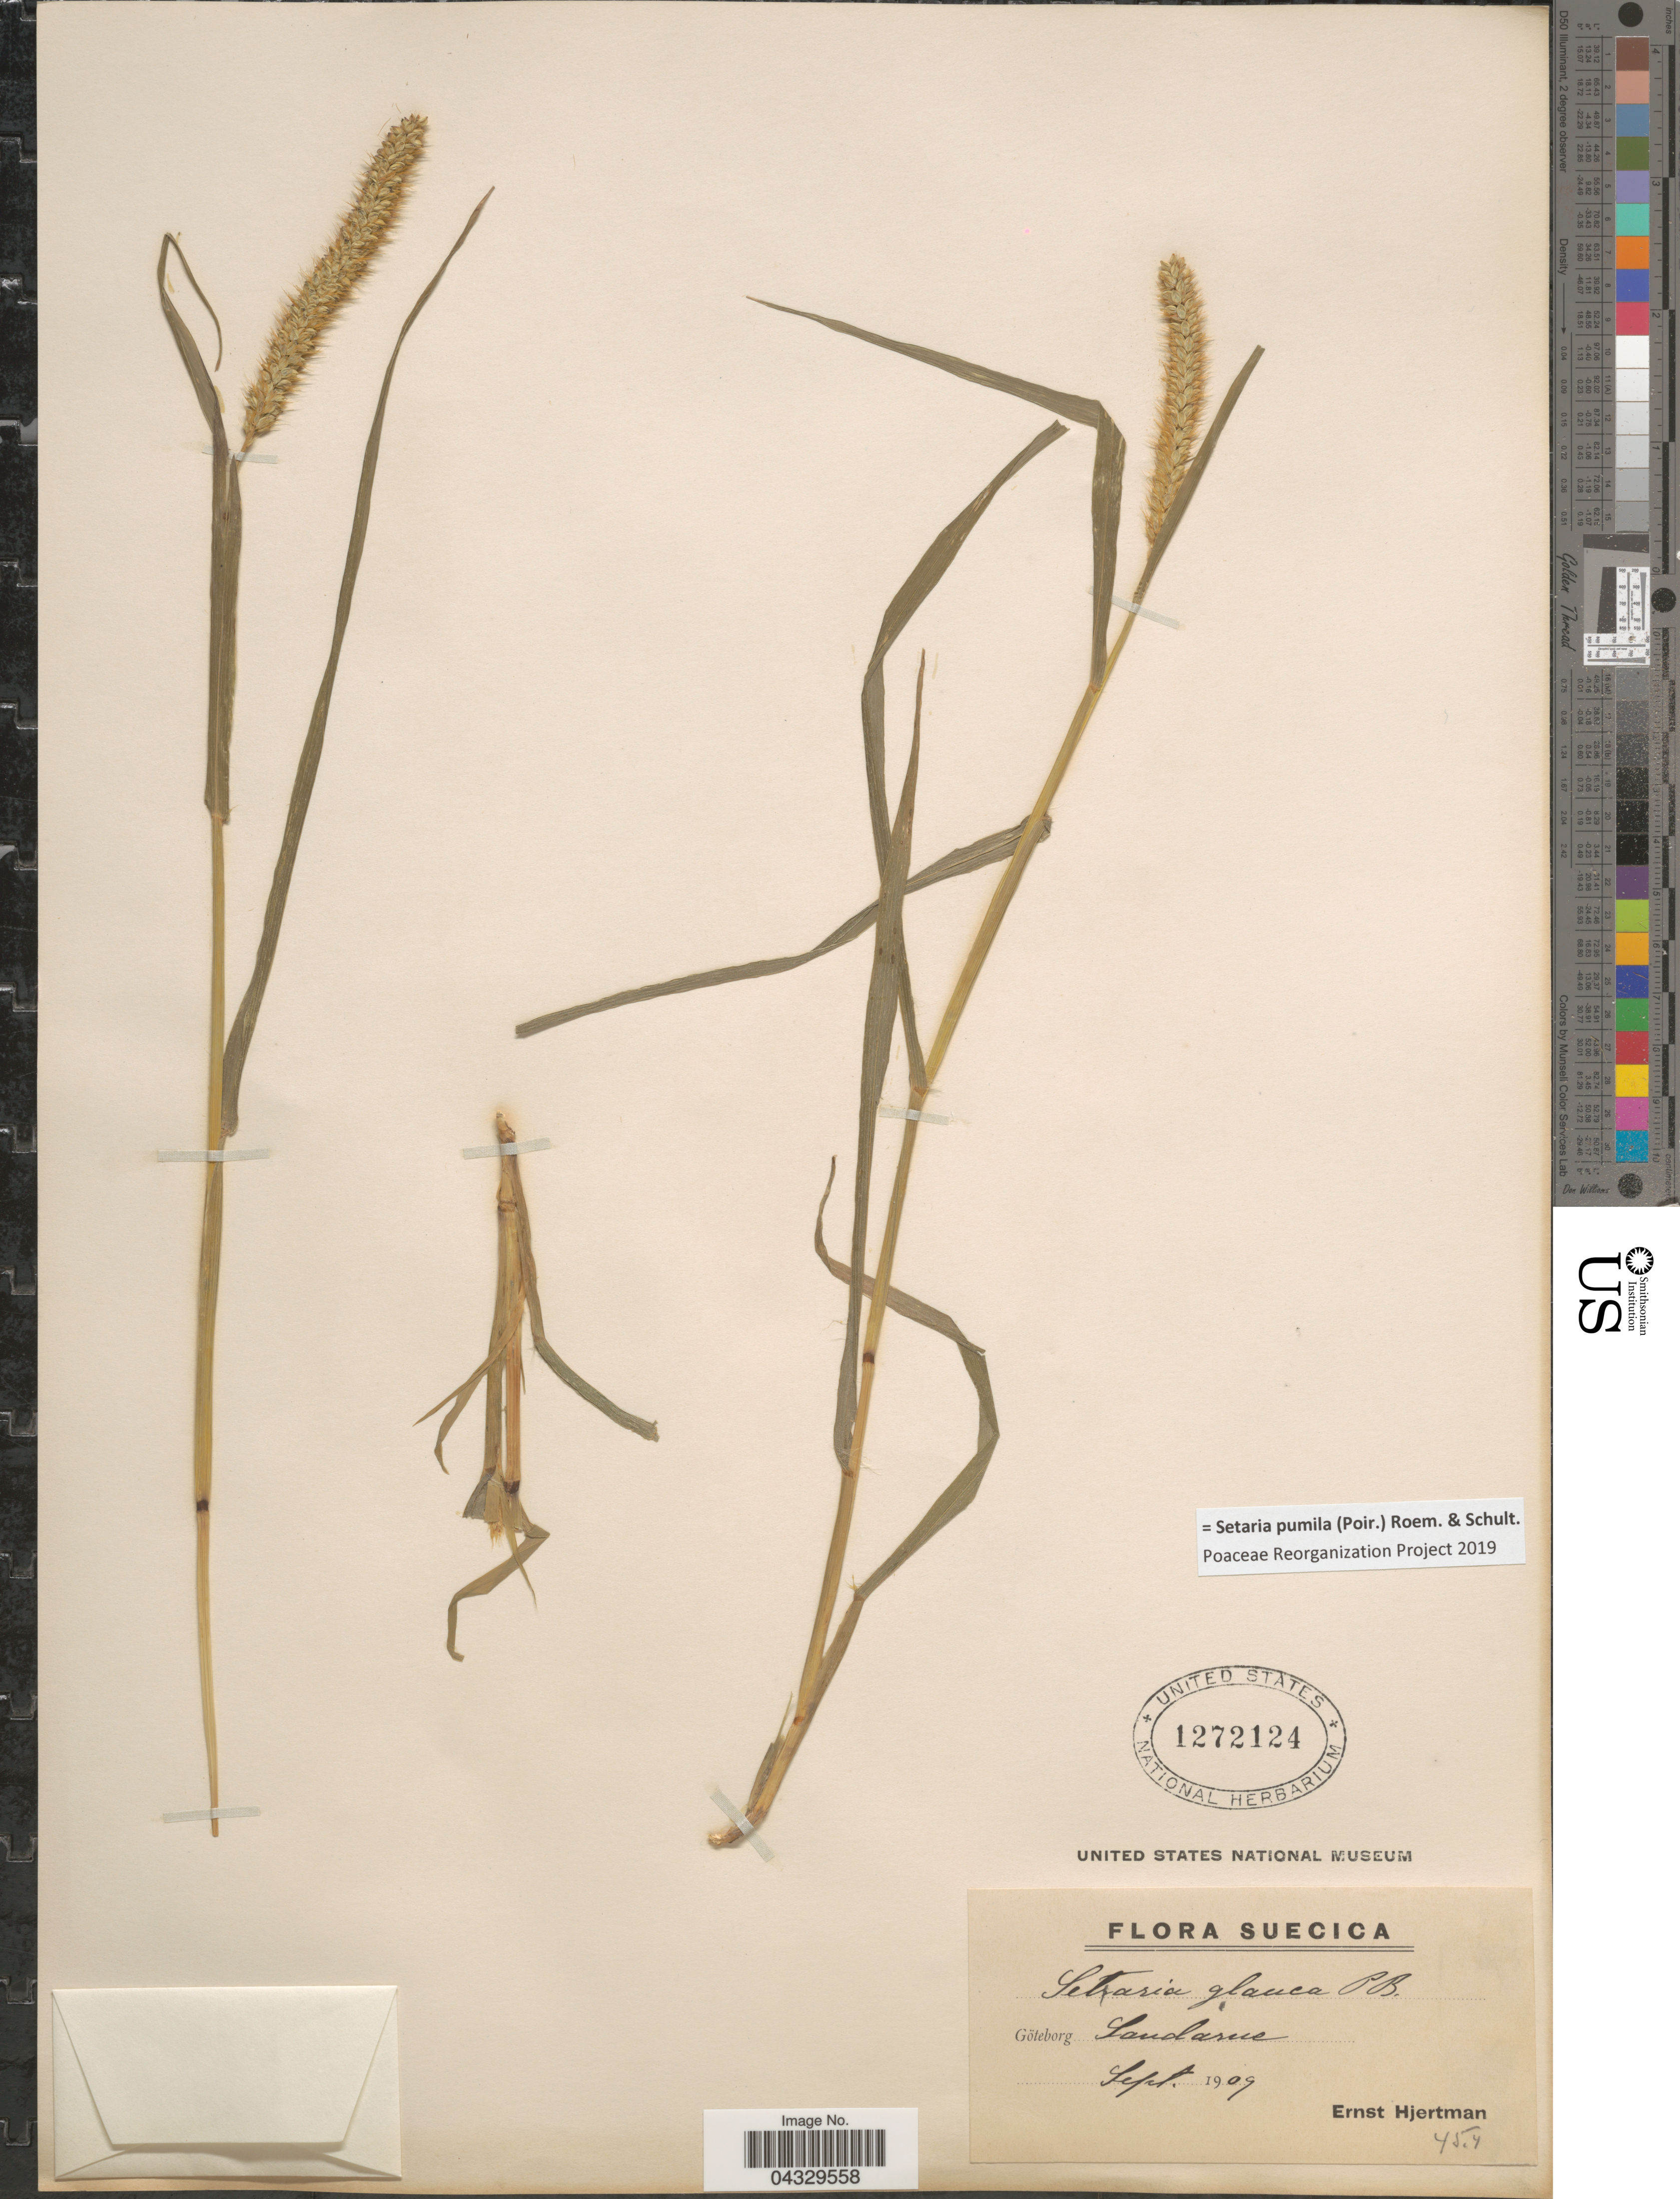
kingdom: Plantae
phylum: Tracheophyta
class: Liliopsida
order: Poales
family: Poaceae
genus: Setaria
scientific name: Setaria pumila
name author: (Poir.) Roem. & Schult.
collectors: E. Hjertman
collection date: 1909-09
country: Sweden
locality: Suecica. Göteborg Sandarne.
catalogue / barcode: US 1272124